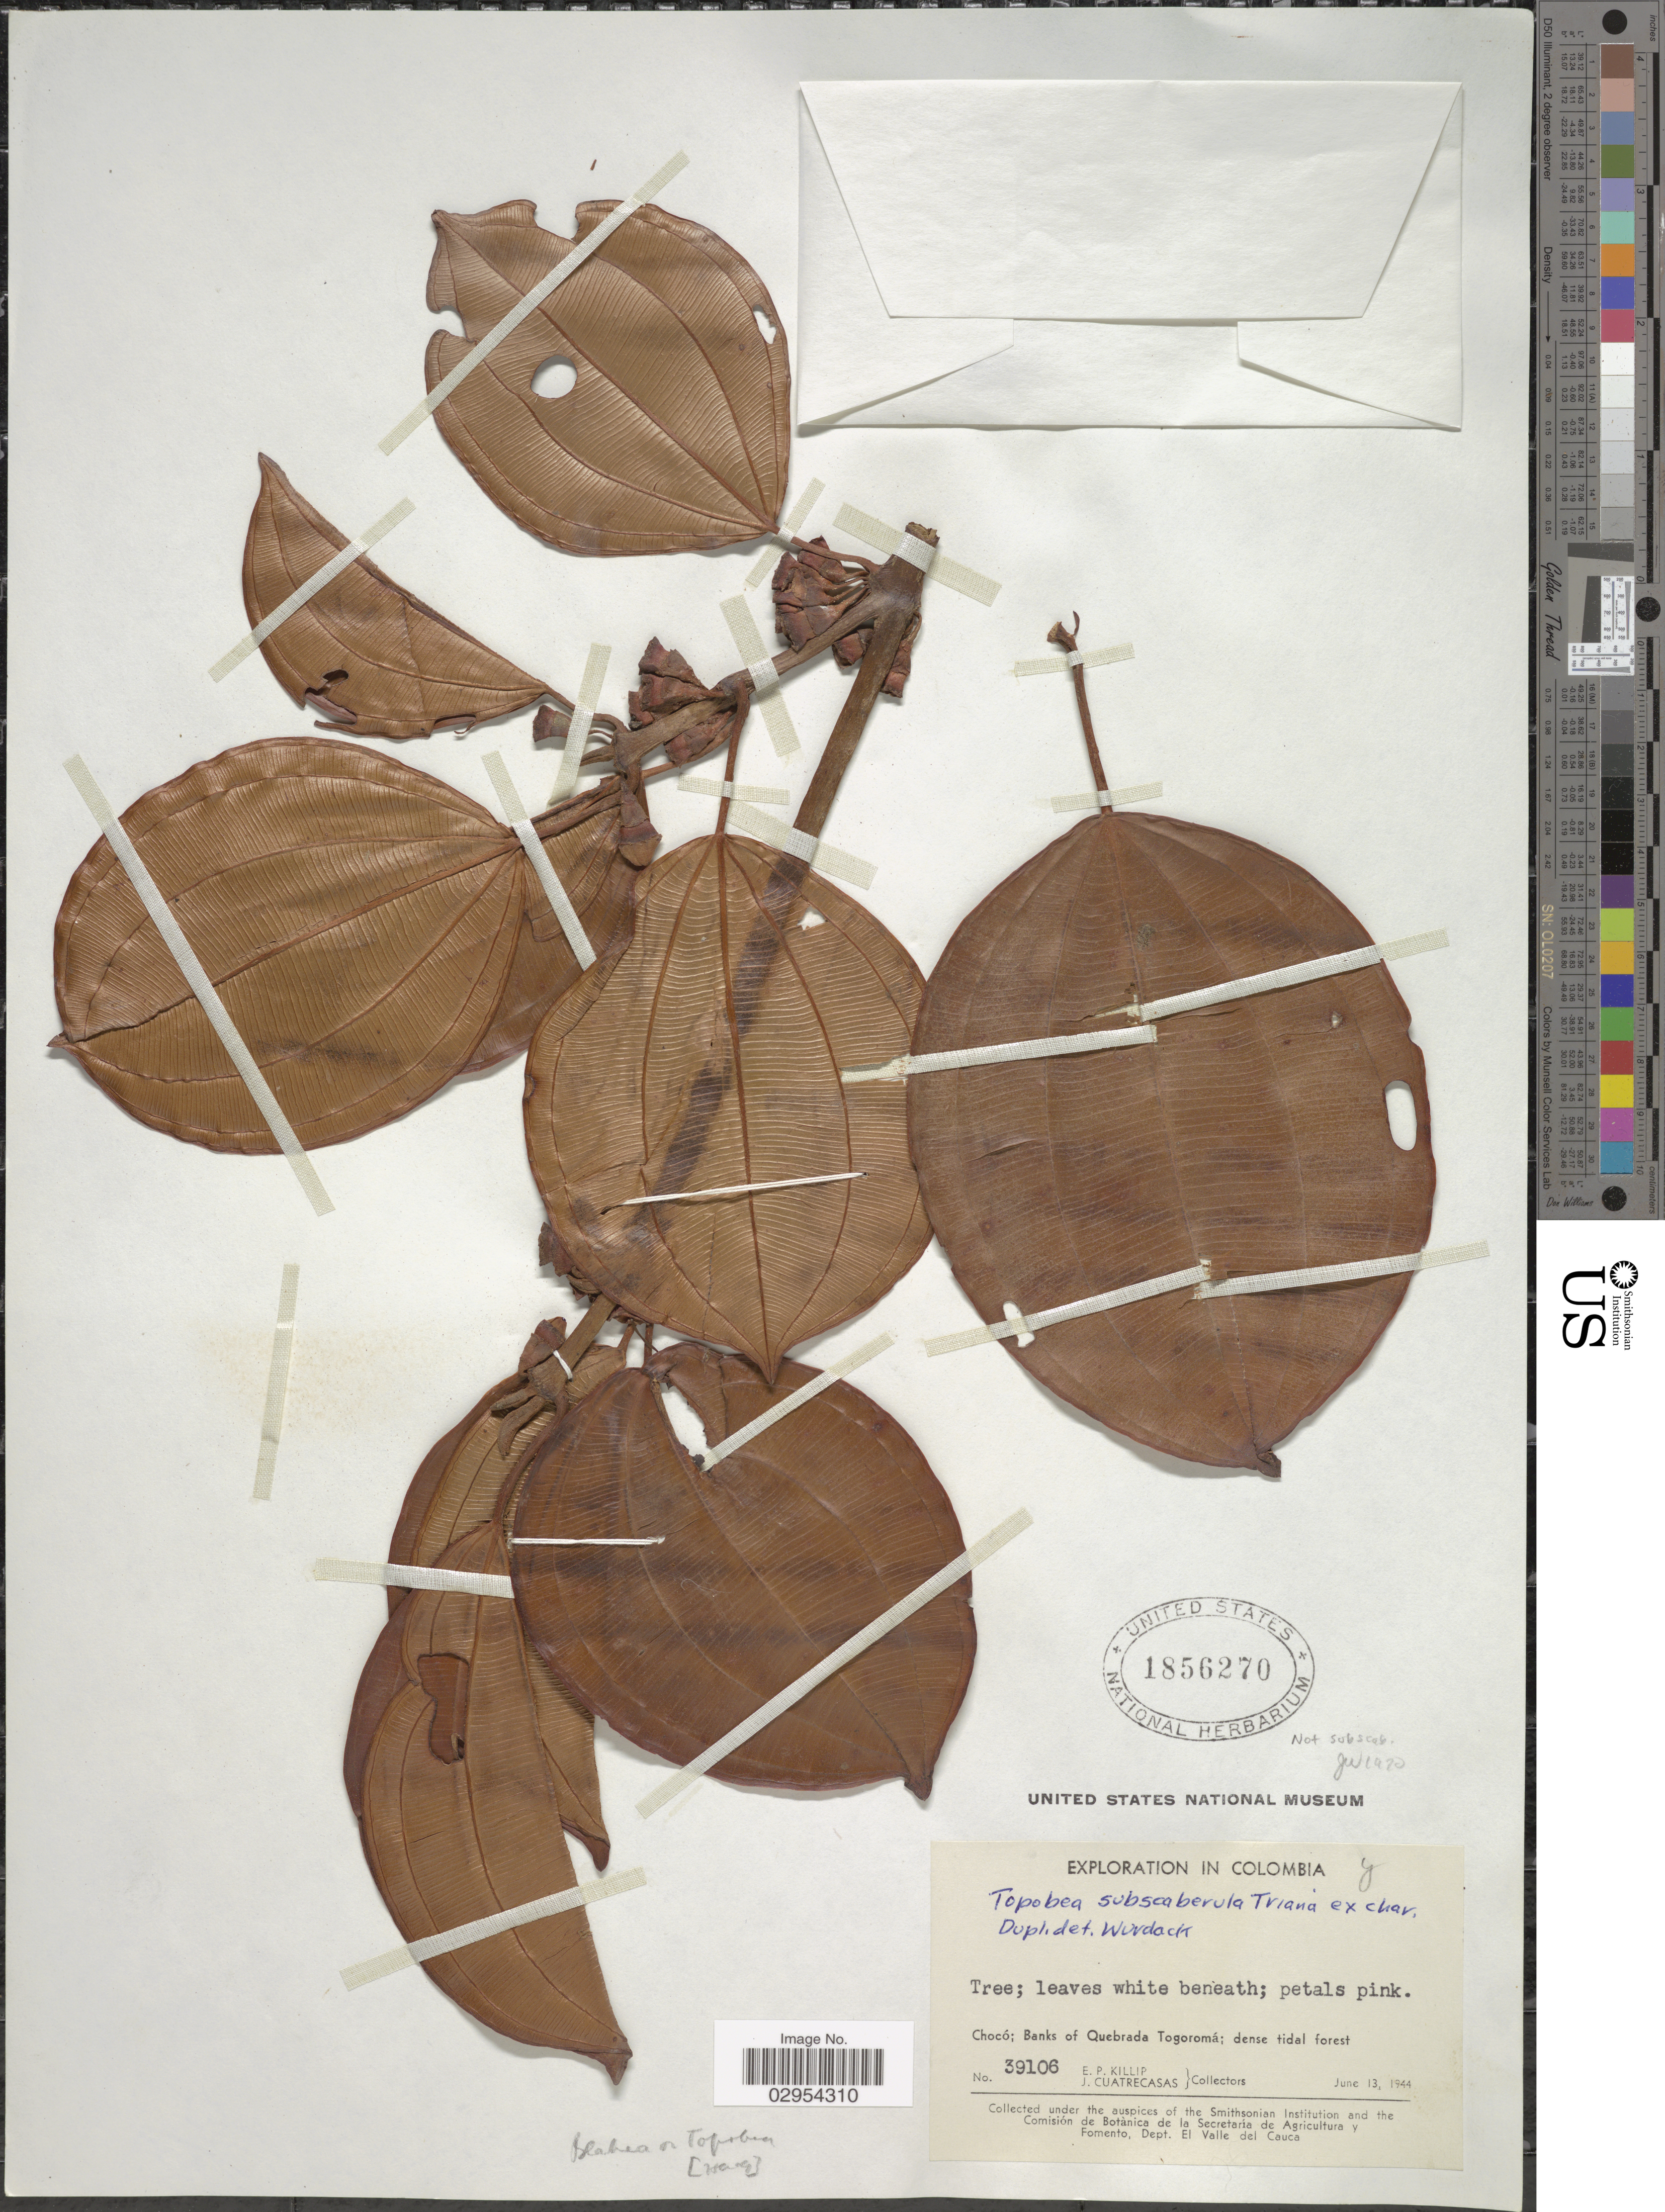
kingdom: Plantae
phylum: Tracheophyta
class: Magnoliopsida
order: Myrtales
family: Melastomataceae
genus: Topobea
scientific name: Topobea subscaberula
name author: Triana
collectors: E. P. Killip & J. Cuatrecasas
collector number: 39106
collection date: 1944-06-13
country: Colombia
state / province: Chocó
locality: Banks of Quebrada Togoromá.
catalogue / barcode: US 1856270